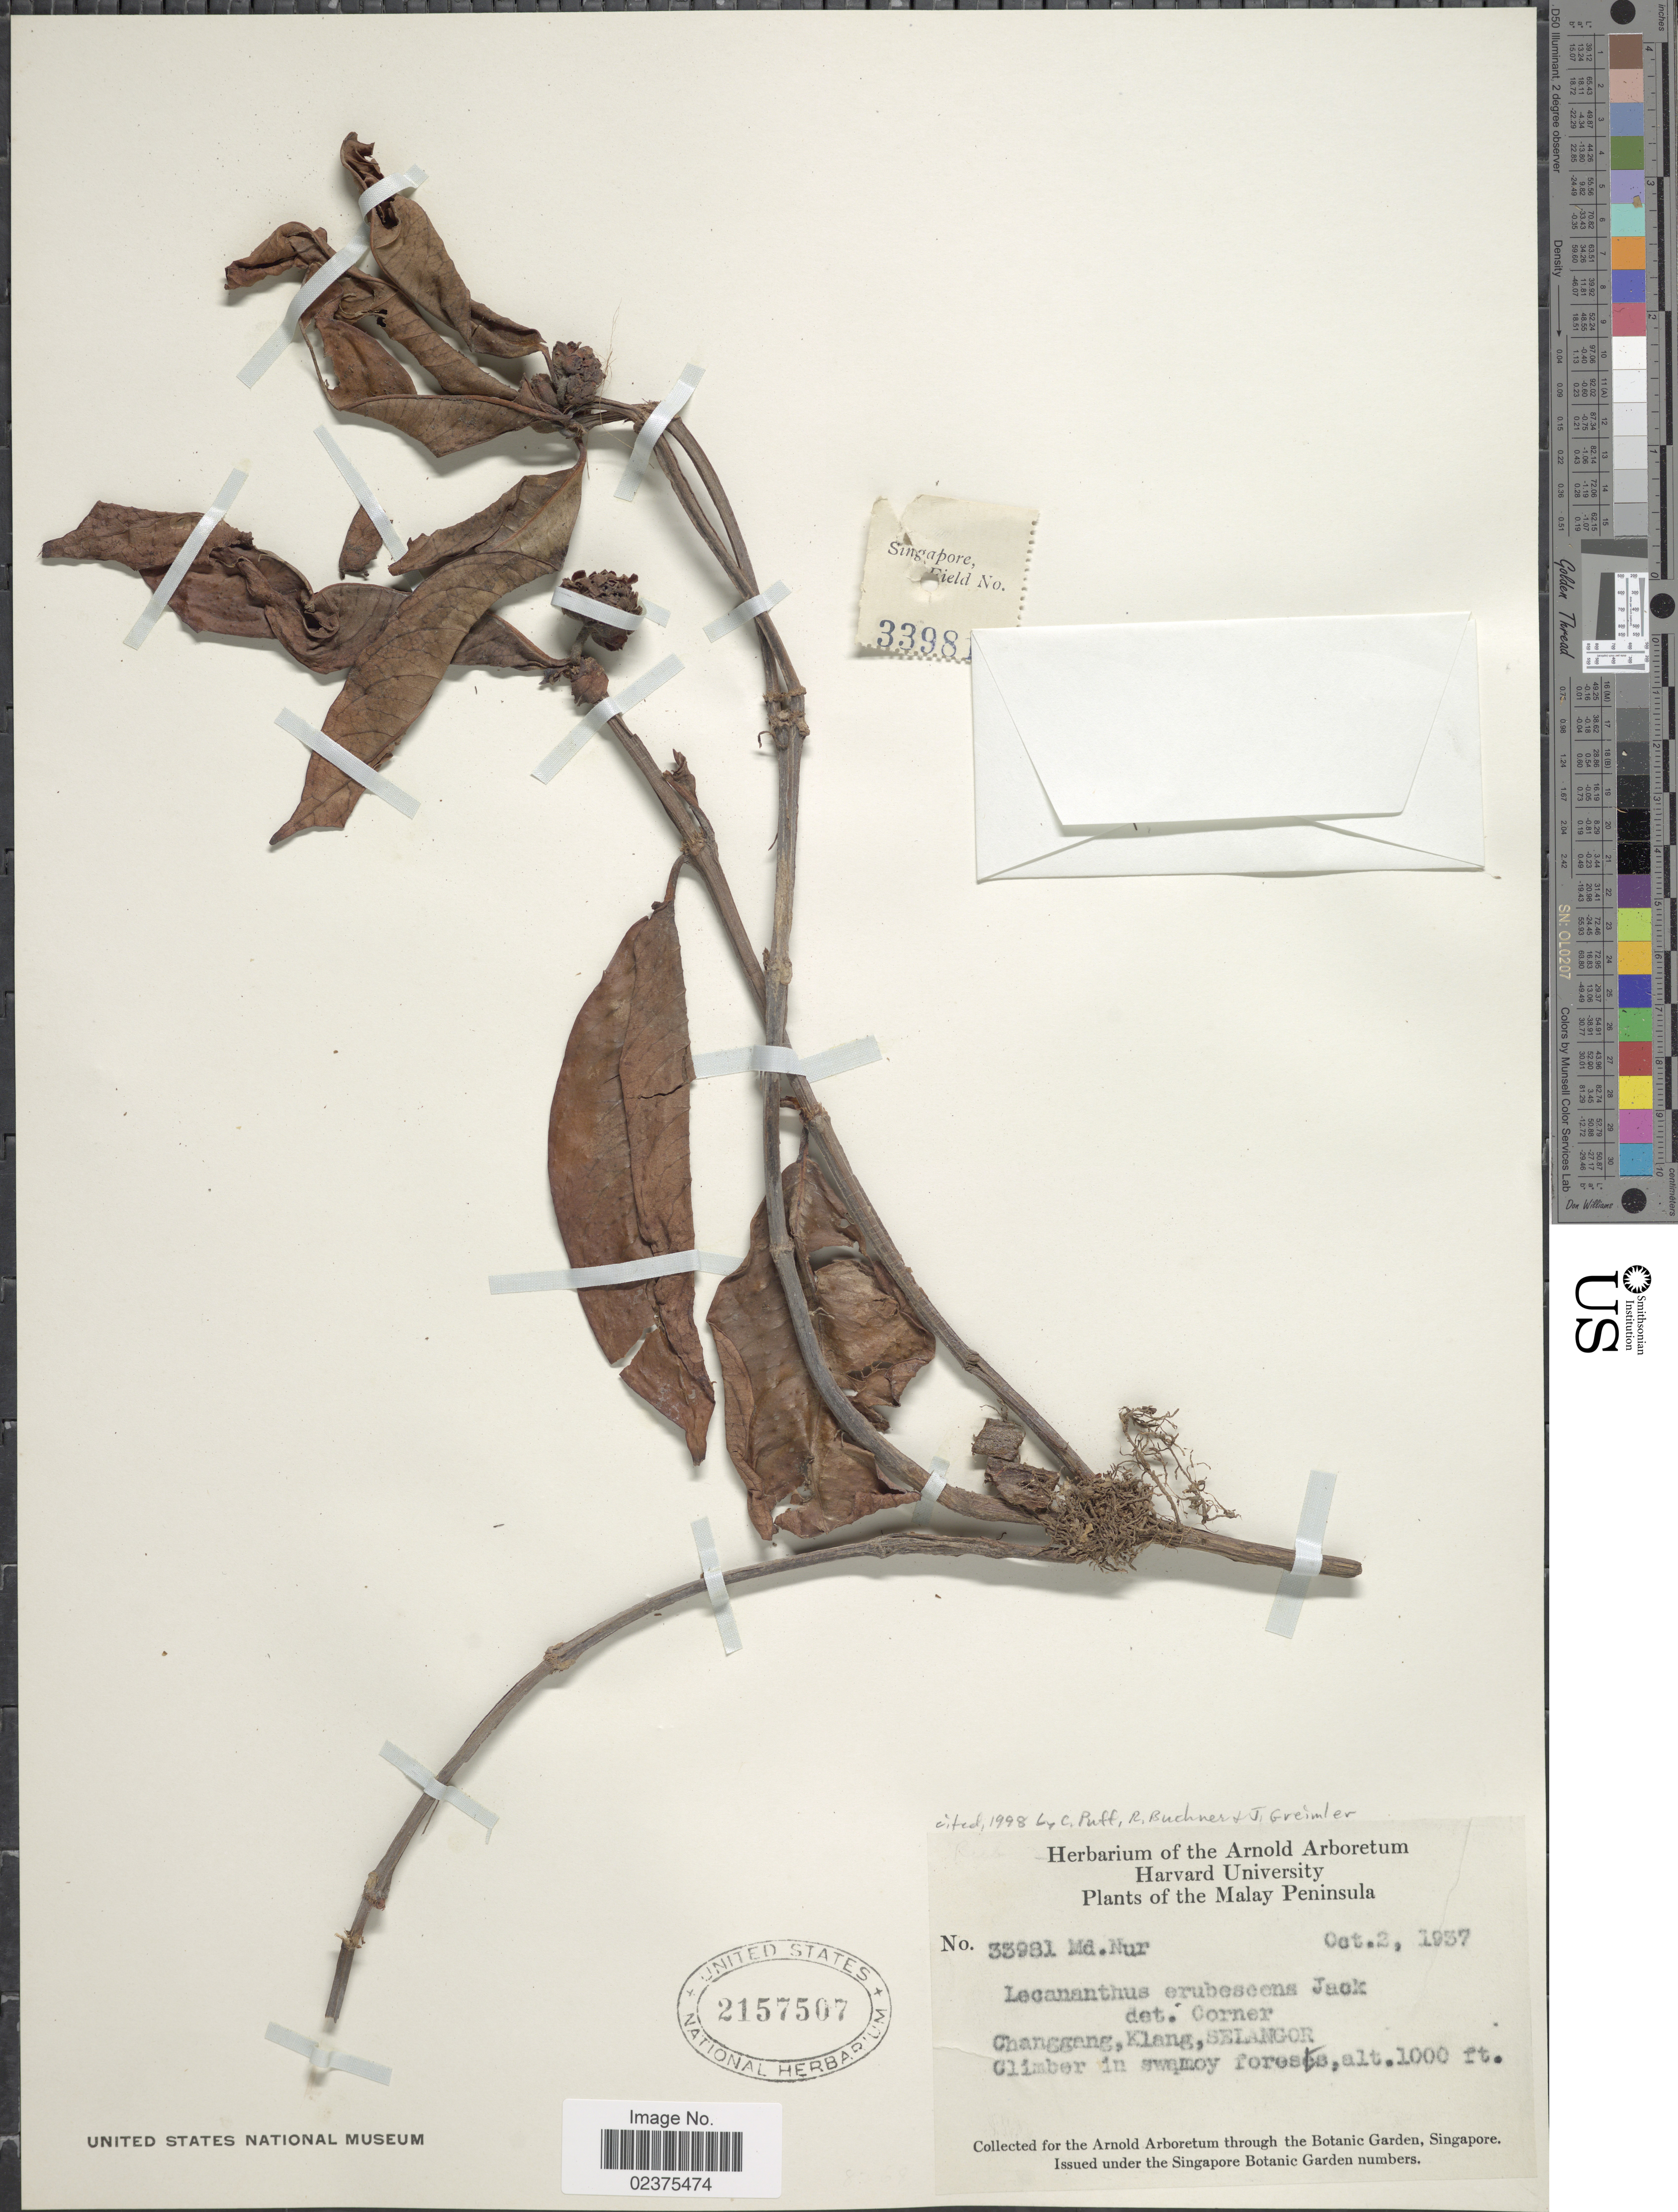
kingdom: Plantae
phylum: Tracheophyta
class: Magnoliopsida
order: Gentianales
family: Rubiaceae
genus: Lecananthus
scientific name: Lecananthus erubescens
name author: Jack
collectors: M. Nur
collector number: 33981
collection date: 1957-10-02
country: Malaysia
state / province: Selangor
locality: Changgang, Klang, Selangor, Malay Peninsula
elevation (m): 305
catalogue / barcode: US 2157507